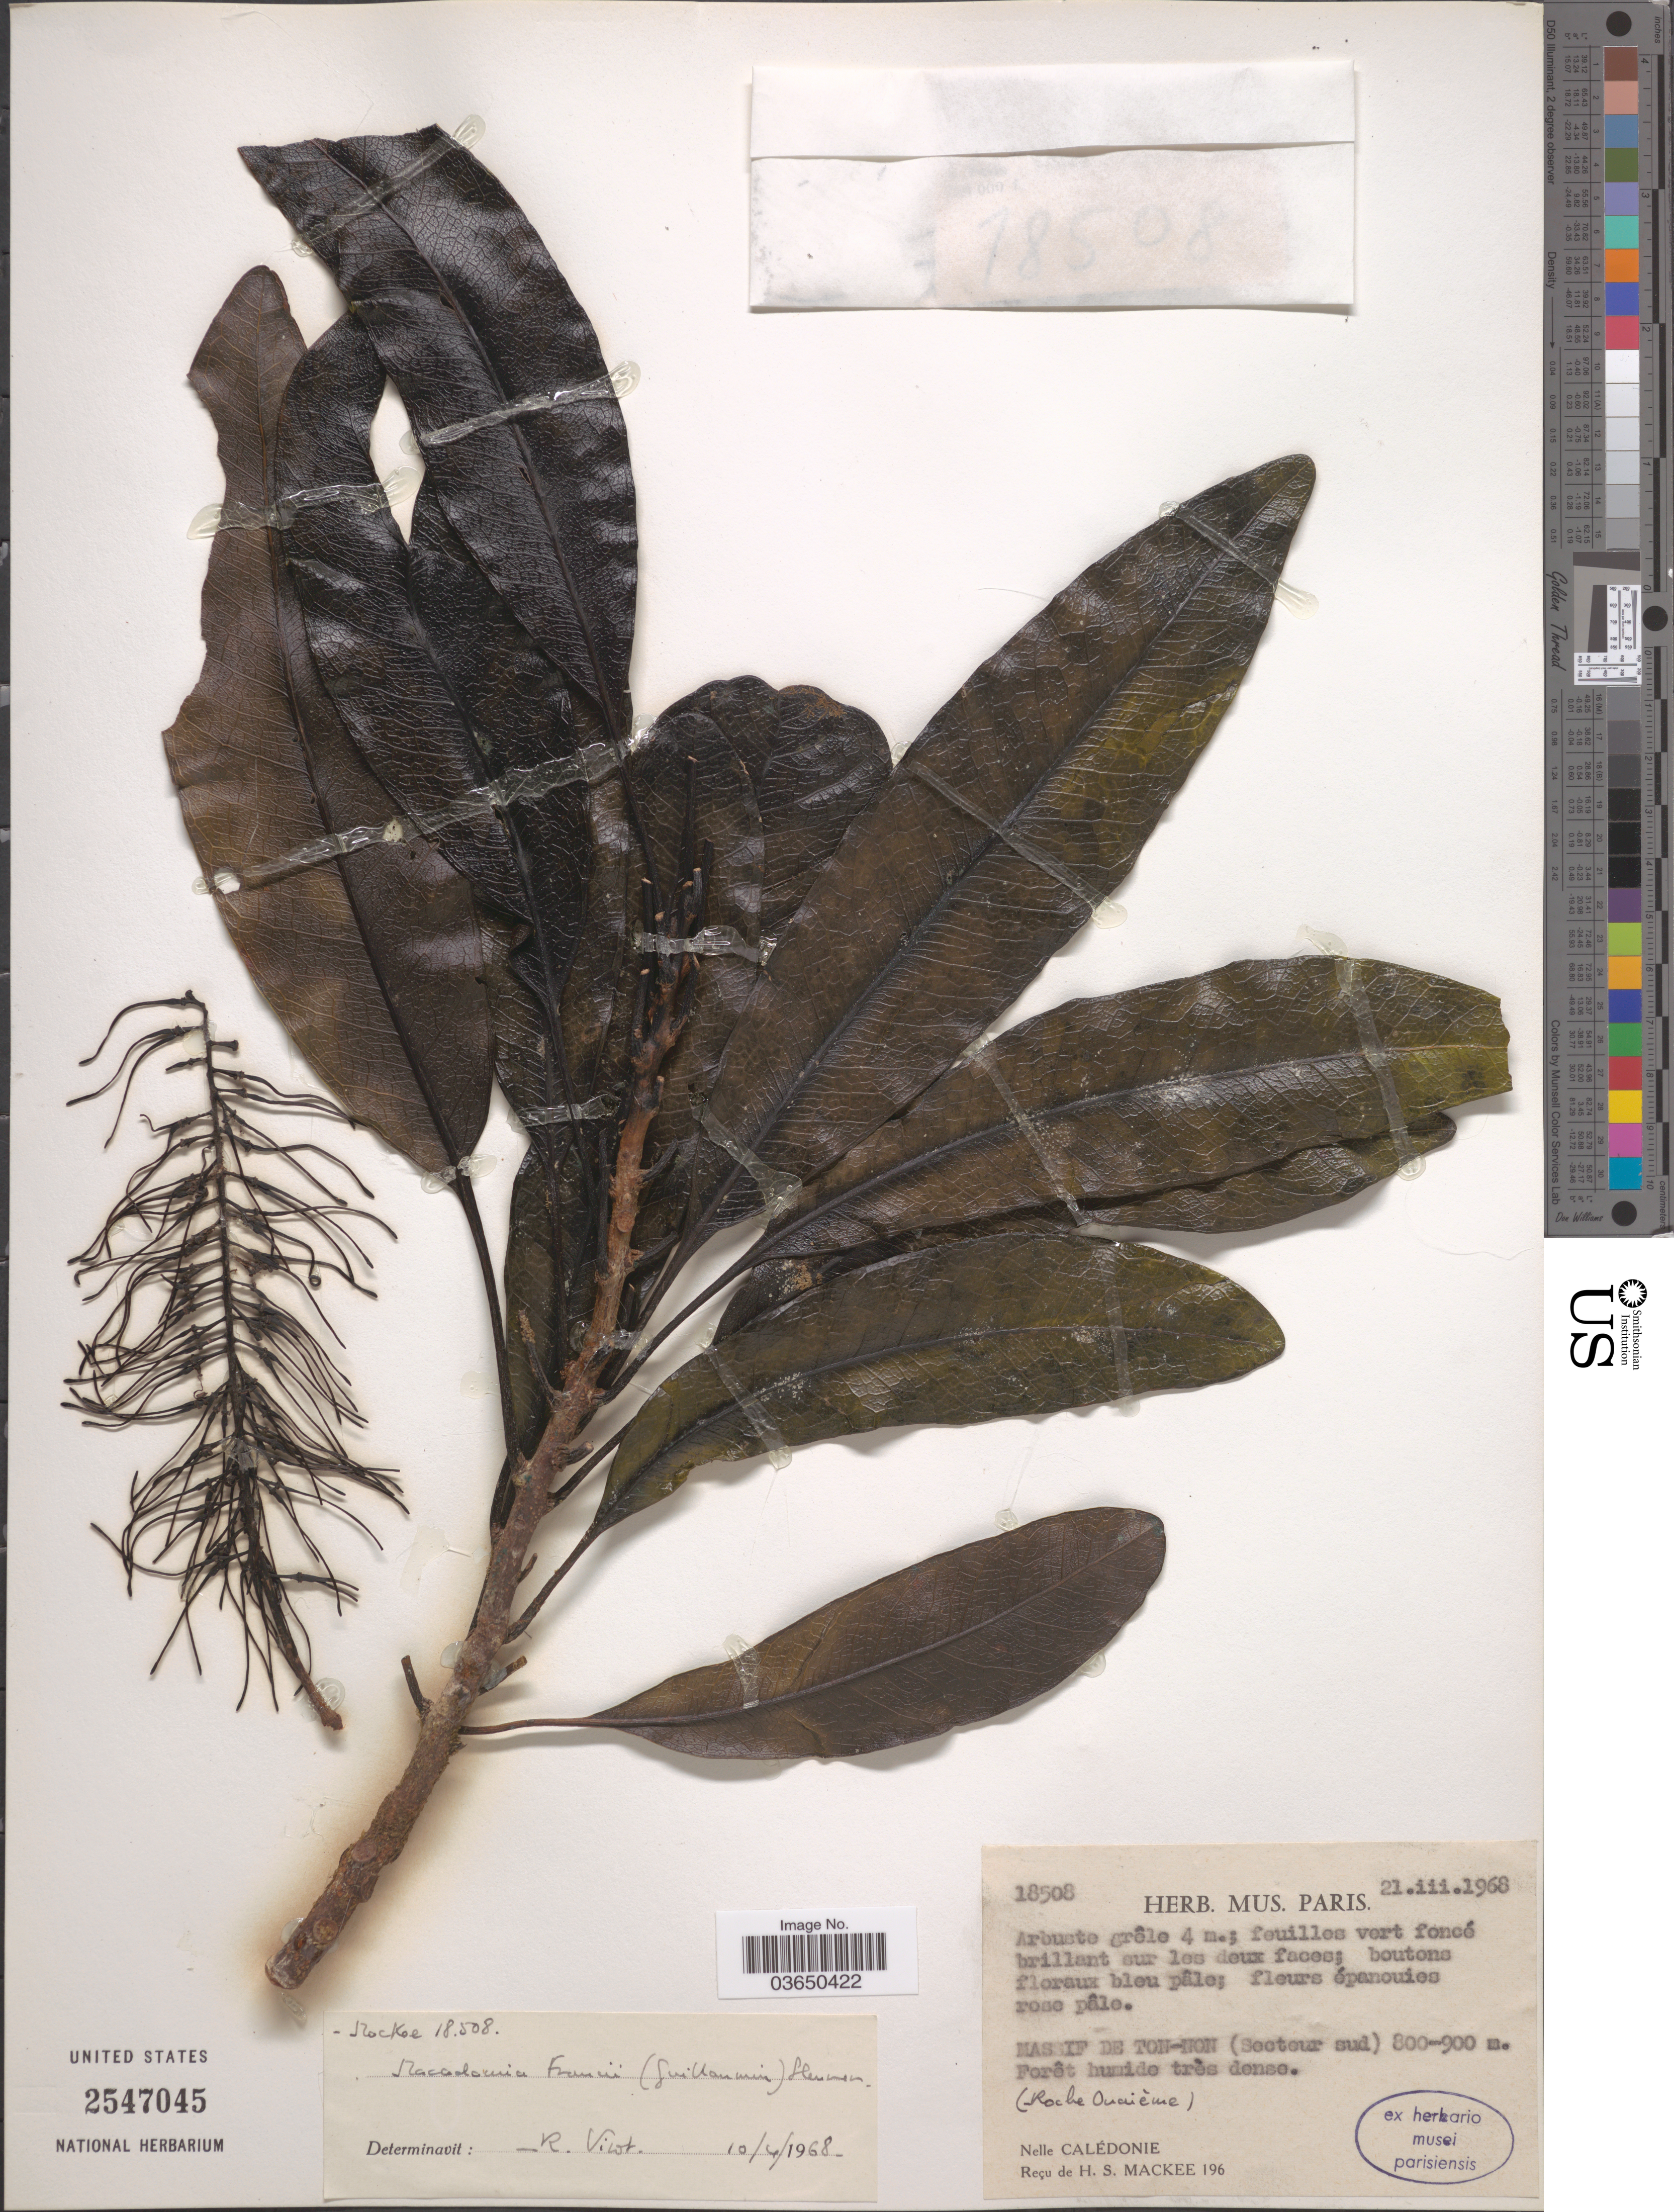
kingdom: Plantae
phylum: Tracheophyta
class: Magnoliopsida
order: Proteales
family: Proteaceae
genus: Macadamia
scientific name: Macadamia francii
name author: (Guillaumin) Sleumer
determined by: Strong, Mark T., (BOT), Smithsonian Institution - National Museum of Natural History (UNITED STATES)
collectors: M. Mackee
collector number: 18508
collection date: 1968-03-21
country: New Caledonia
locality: Massif de Ton-Non (Secteur sud).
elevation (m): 800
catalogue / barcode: US 2547045